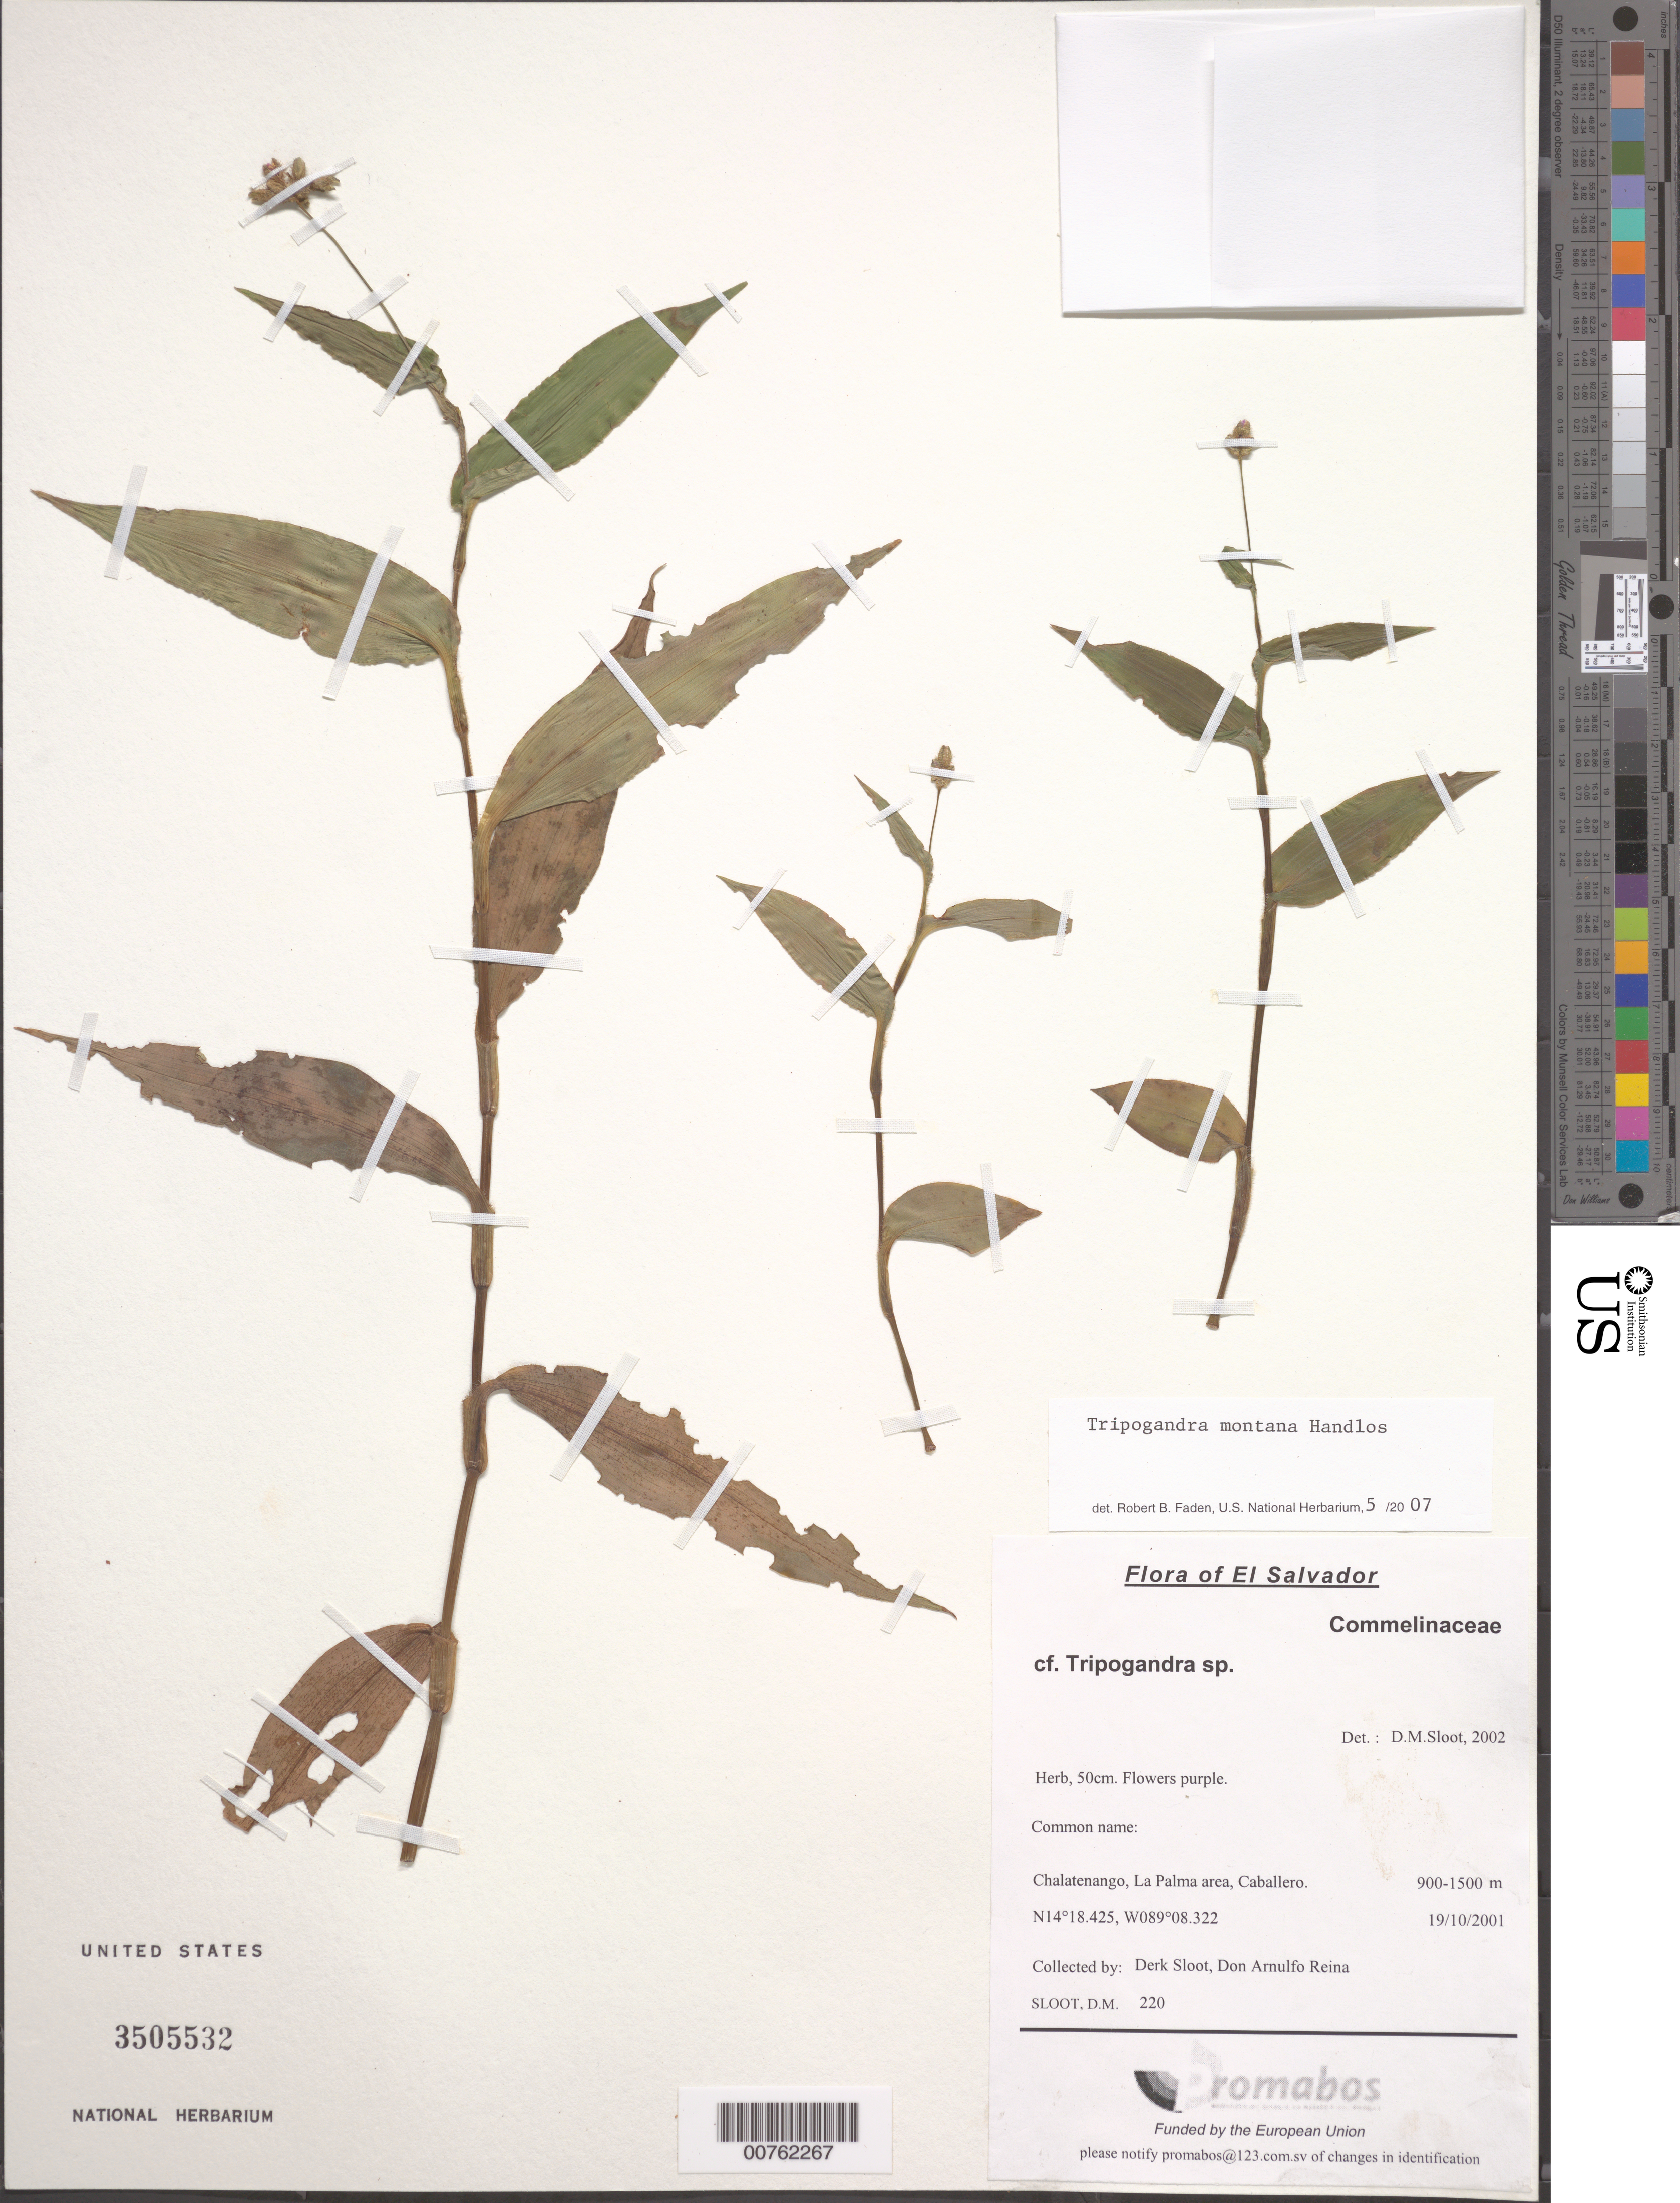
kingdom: Plantae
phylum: Tracheophyta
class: Liliopsida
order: Commelinales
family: Commelinaceae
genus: Tripogandra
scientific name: Tripogandra montana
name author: Handlos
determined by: Faden, Robert B., (US), Smithsonian Institution - National Museum of Natural History (UNITED STATES)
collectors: D. M. Sloot & D. A. Reina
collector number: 220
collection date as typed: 19 Oct 2001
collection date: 2001-10-19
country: El Salvador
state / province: Chalatenango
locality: La Palma area, Caballero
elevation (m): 900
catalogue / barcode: US 3505532